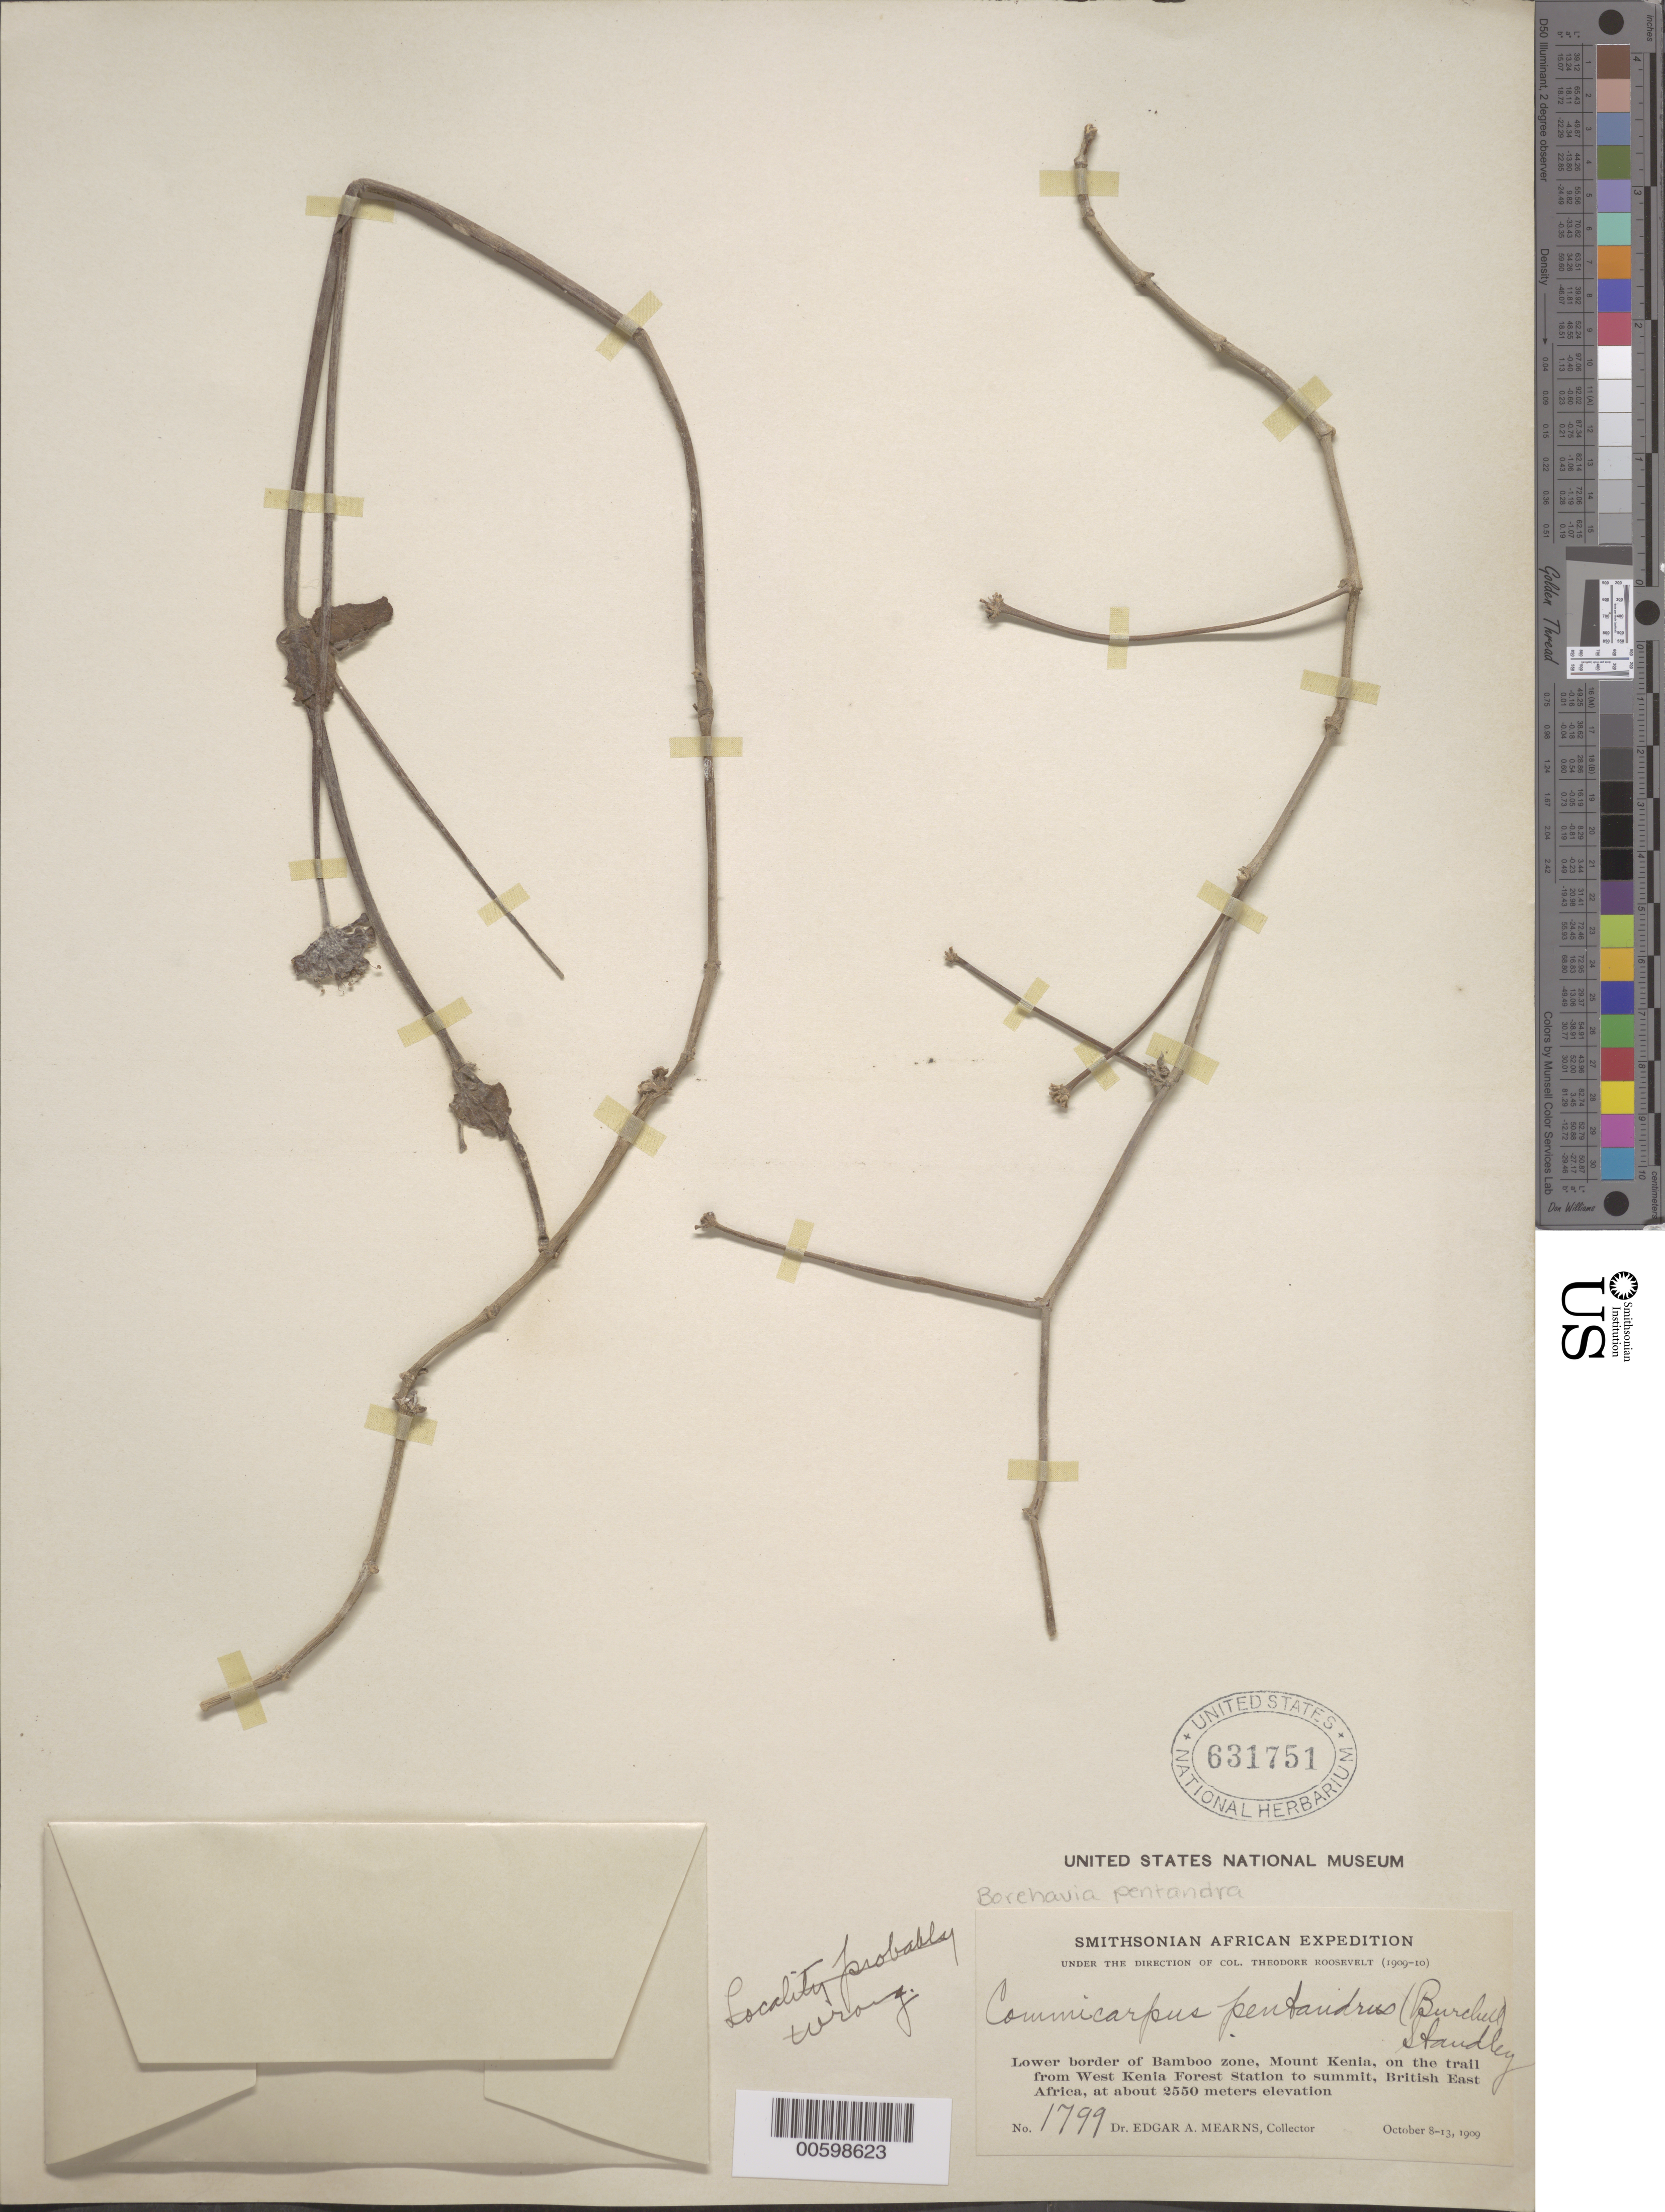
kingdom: Plantae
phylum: Tracheophyta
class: Magnoliopsida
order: Caryophyllales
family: Nyctaginaceae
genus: Boerhavia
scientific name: Boerhavia pentandra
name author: Burch.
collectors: E. A. Mearns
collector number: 1799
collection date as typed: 08 Oct 1909 to 13 Oct 1909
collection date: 1909-10-08/1909-10-13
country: Kenya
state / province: Nyeri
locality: Lower border of Bamboo zone, Mount Kenya, on the trail from west Kenya Forest Station to summit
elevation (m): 2550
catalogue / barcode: US 631751